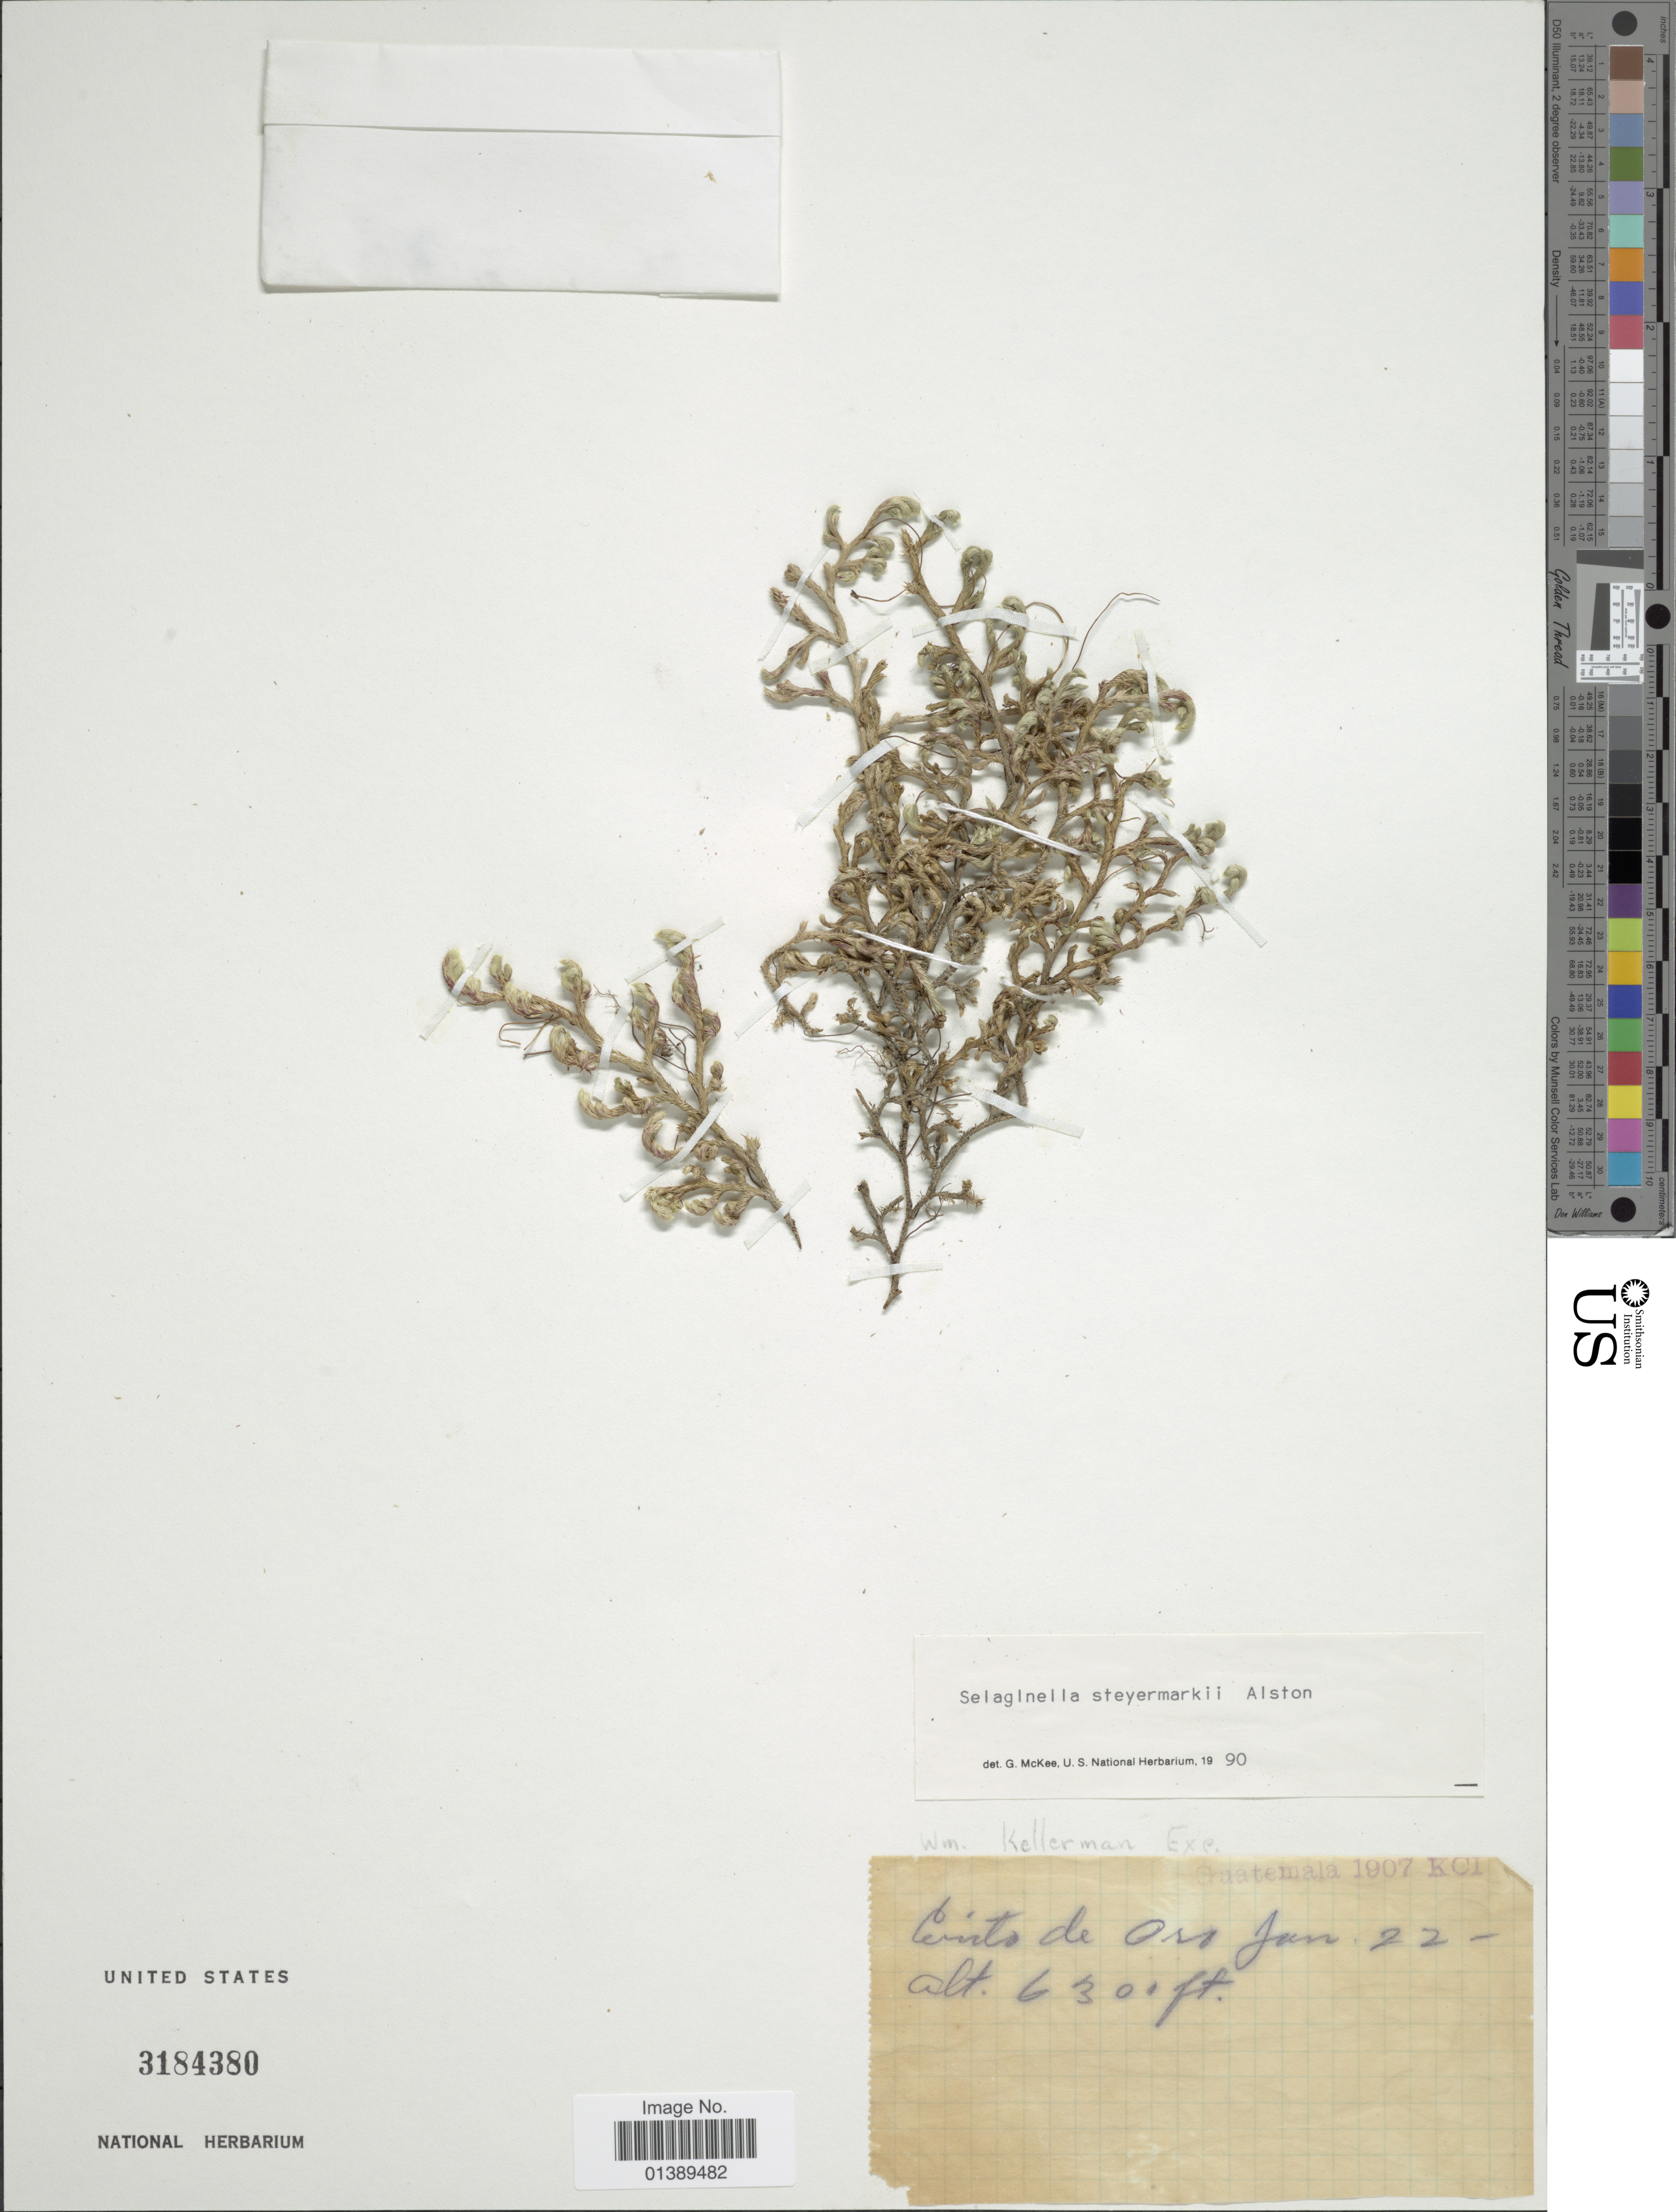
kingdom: Plantae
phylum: Tracheophyta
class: Lycopodiopsida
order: Selaginellales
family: Selaginellaceae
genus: Selaginella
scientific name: Selaginella steyermarkii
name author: Alston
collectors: W. Kellerman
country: Guatemala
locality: Cerrito de Oro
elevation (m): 1920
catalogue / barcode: US 3184380